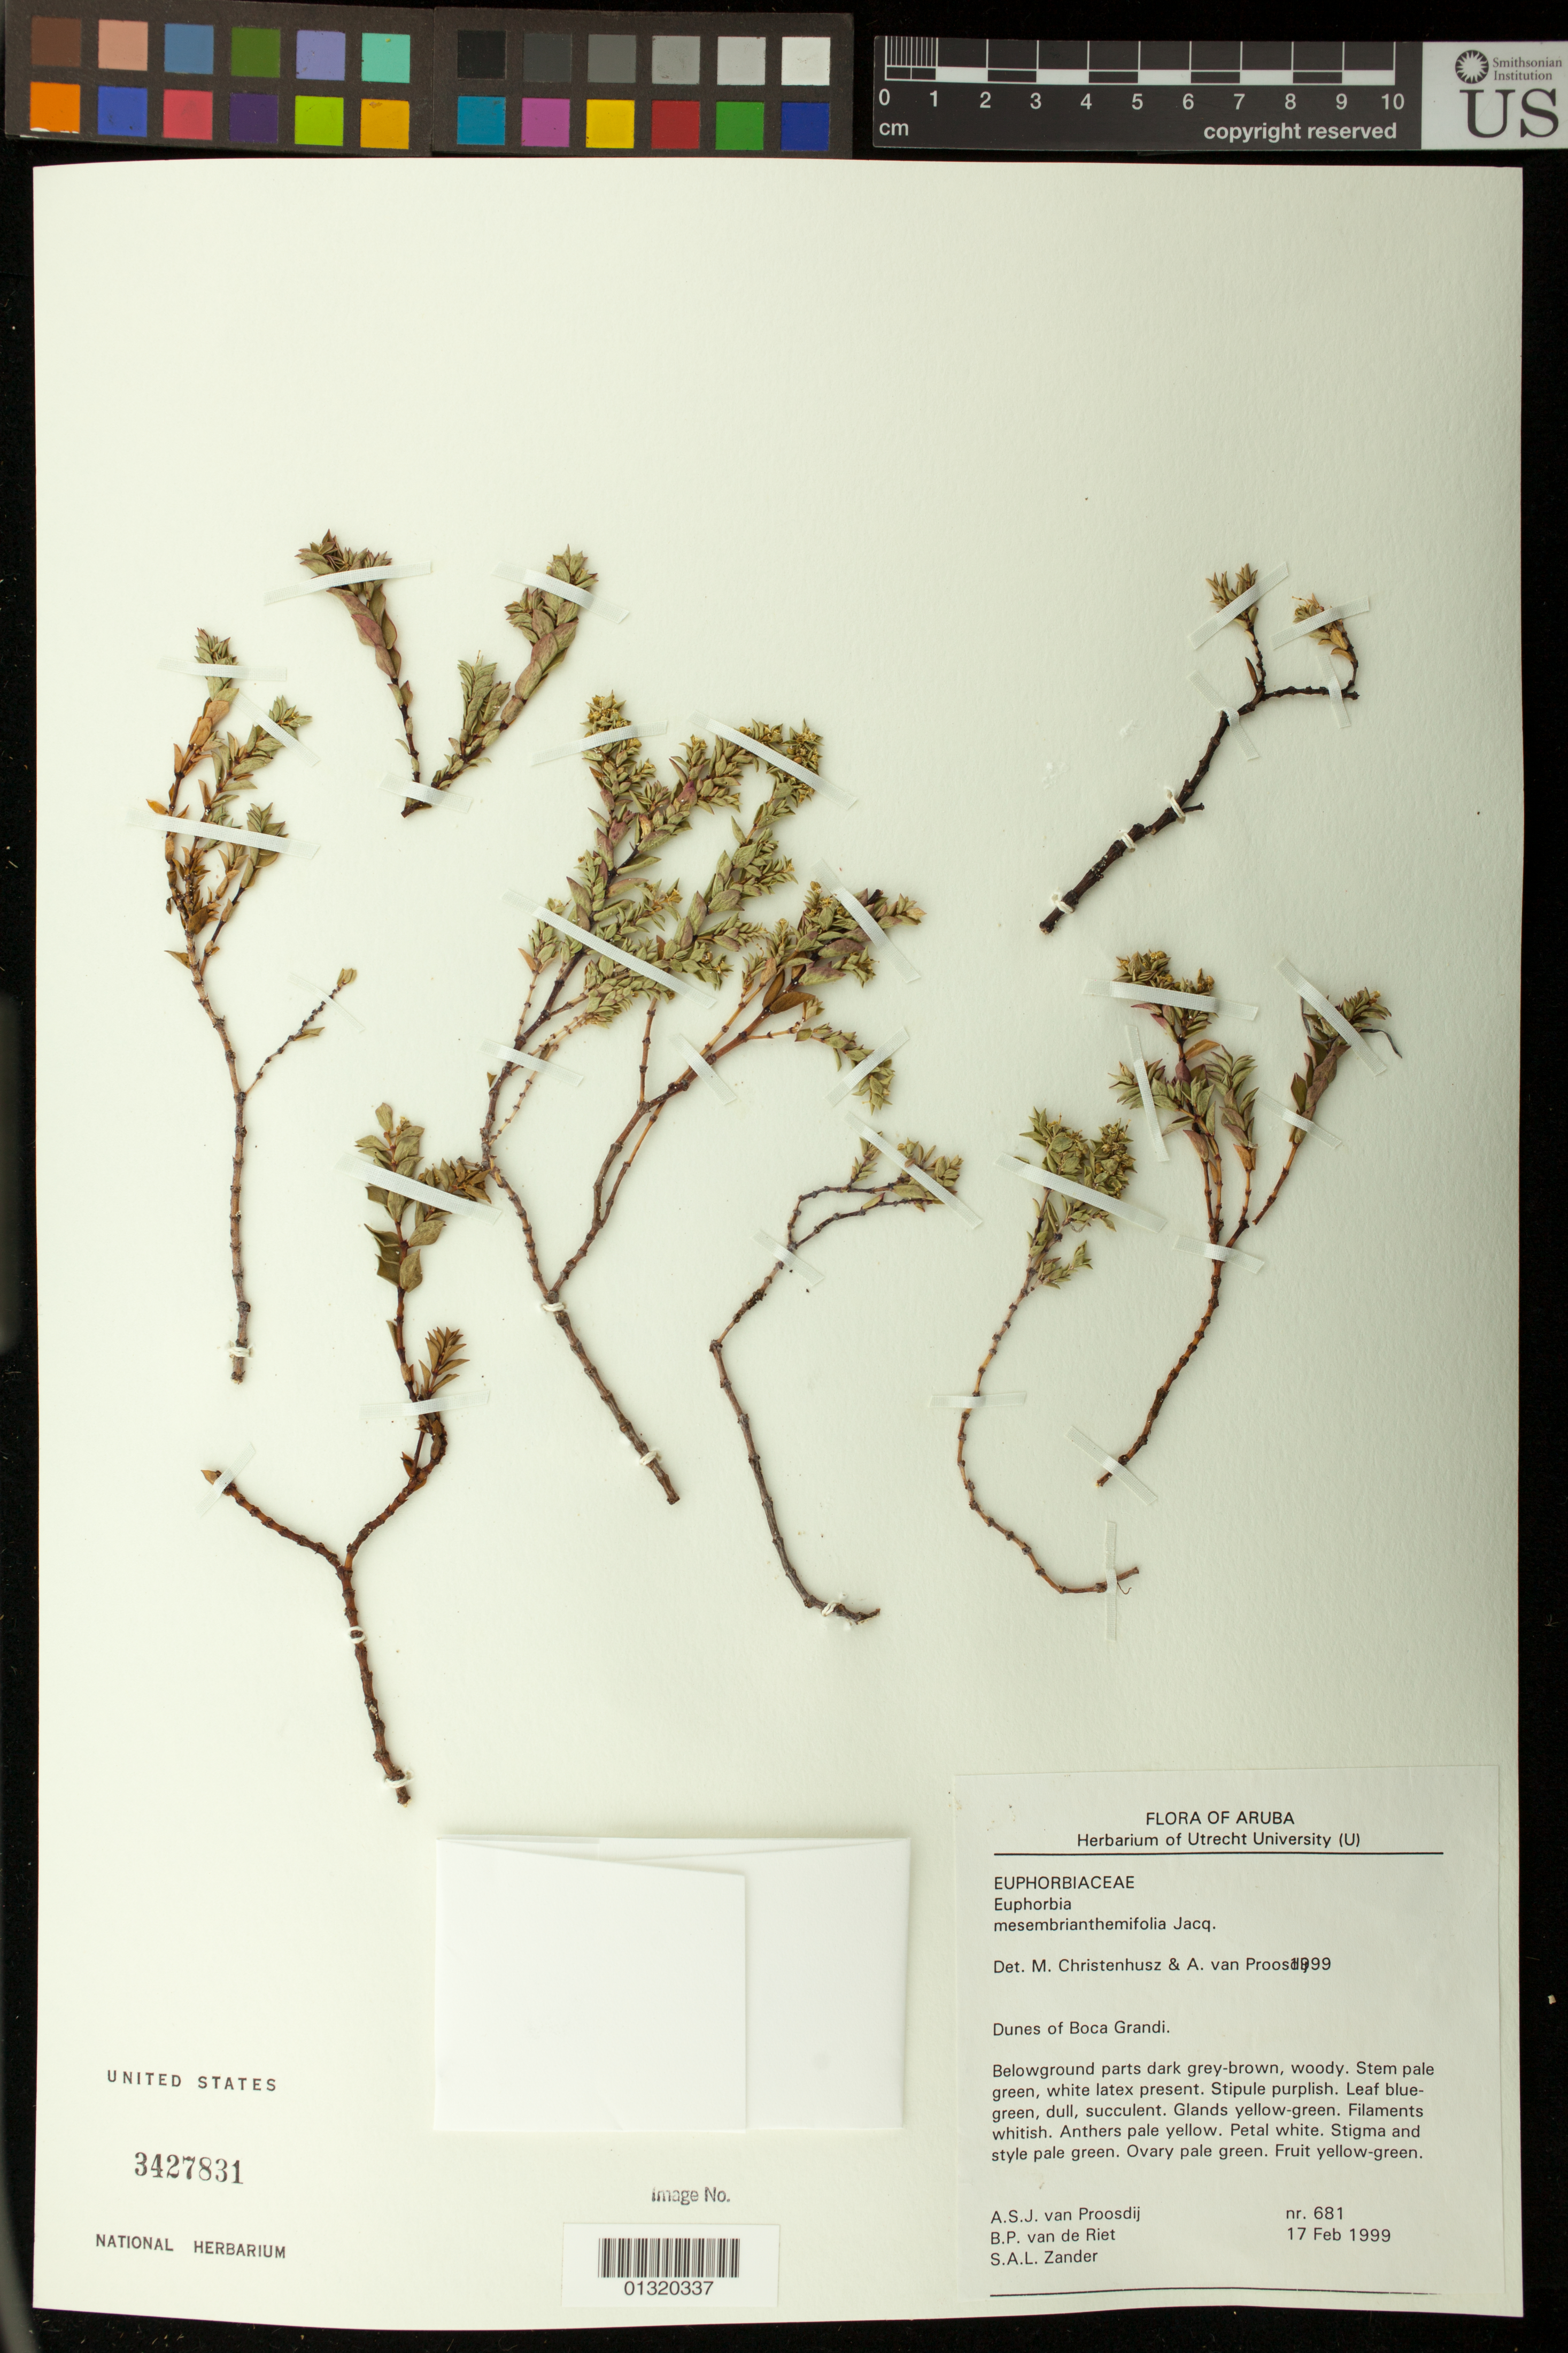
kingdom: Plantae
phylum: Tracheophyta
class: Magnoliopsida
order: Malpighiales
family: Euphorbiaceae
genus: Euphorbia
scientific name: Euphorbia mesembryanthemifolia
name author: Jacq.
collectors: A. Proosdij, B. Riet & S. Zander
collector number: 681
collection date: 1999-02-17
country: Aruba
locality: Boca Grandi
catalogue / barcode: US 3427831